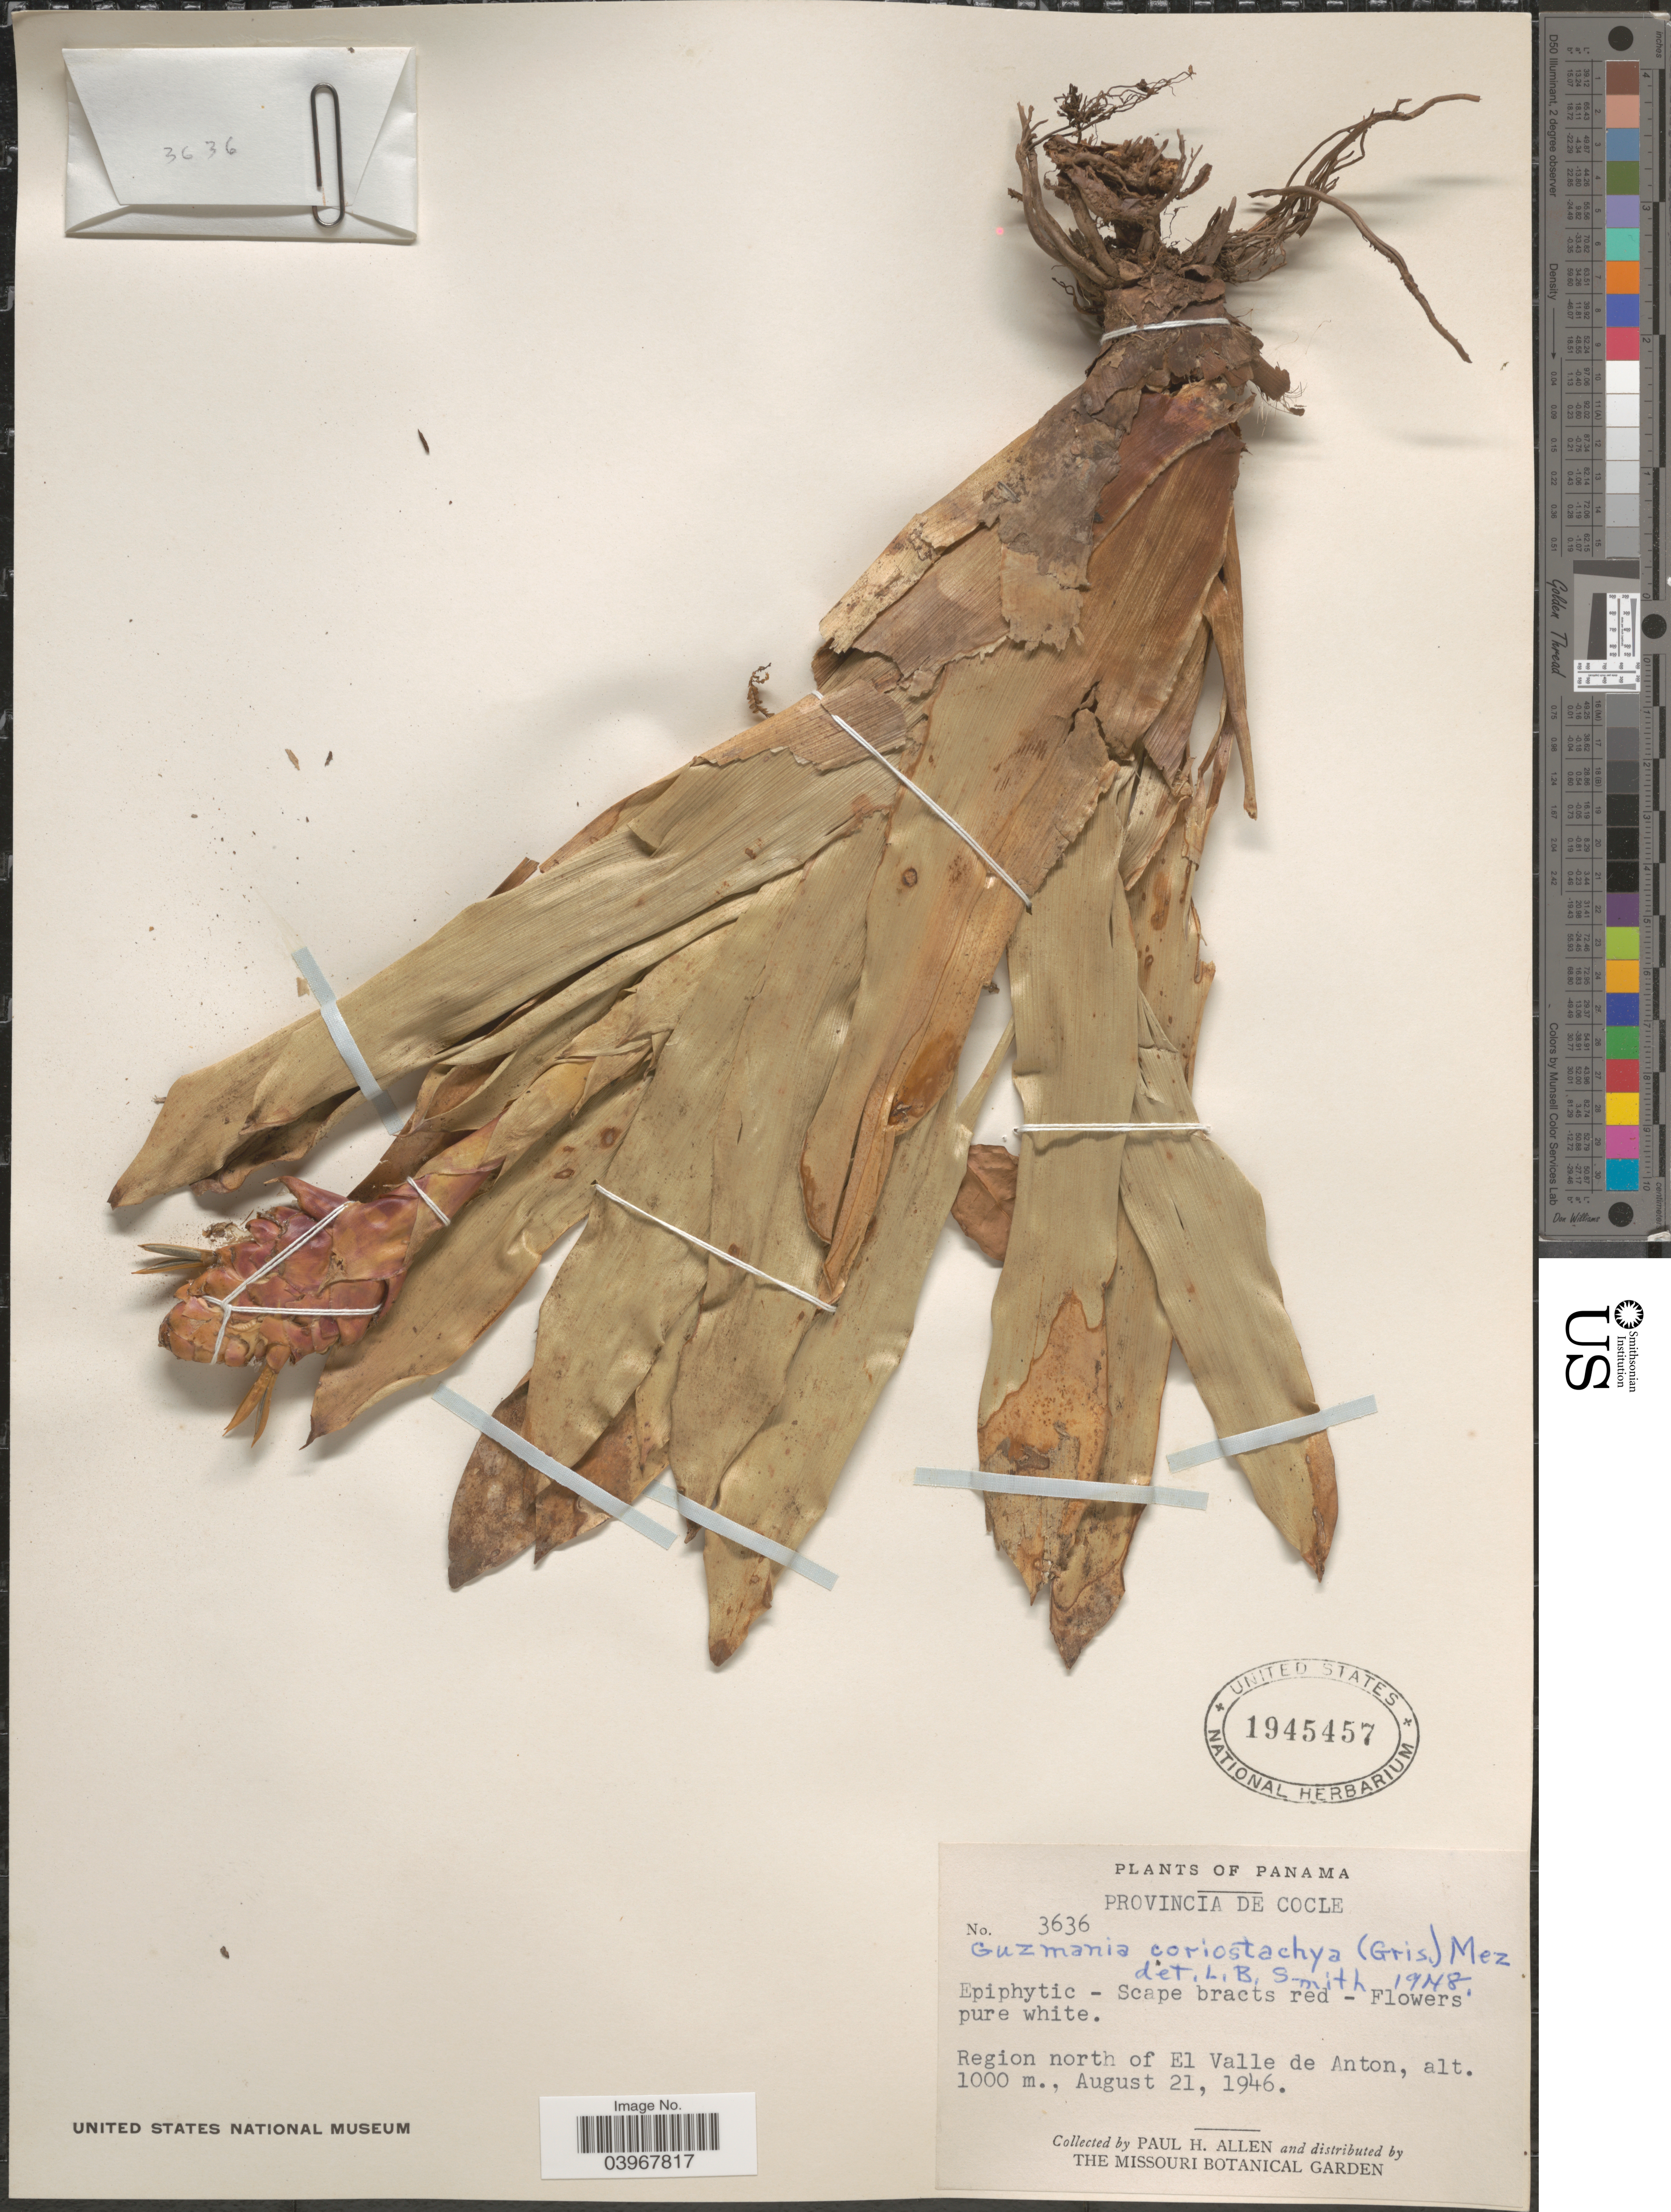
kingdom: Plantae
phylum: Tracheophyta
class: Liliopsida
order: Poales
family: Bromeliaceae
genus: Guzmania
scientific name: Guzmania coriostachya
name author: (Griseb.) Mez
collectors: P. H. Allen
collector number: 3636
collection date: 1946-08-21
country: Panama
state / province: Cocle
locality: Region north of El Valle de Anton.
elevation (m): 1000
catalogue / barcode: US 1945457